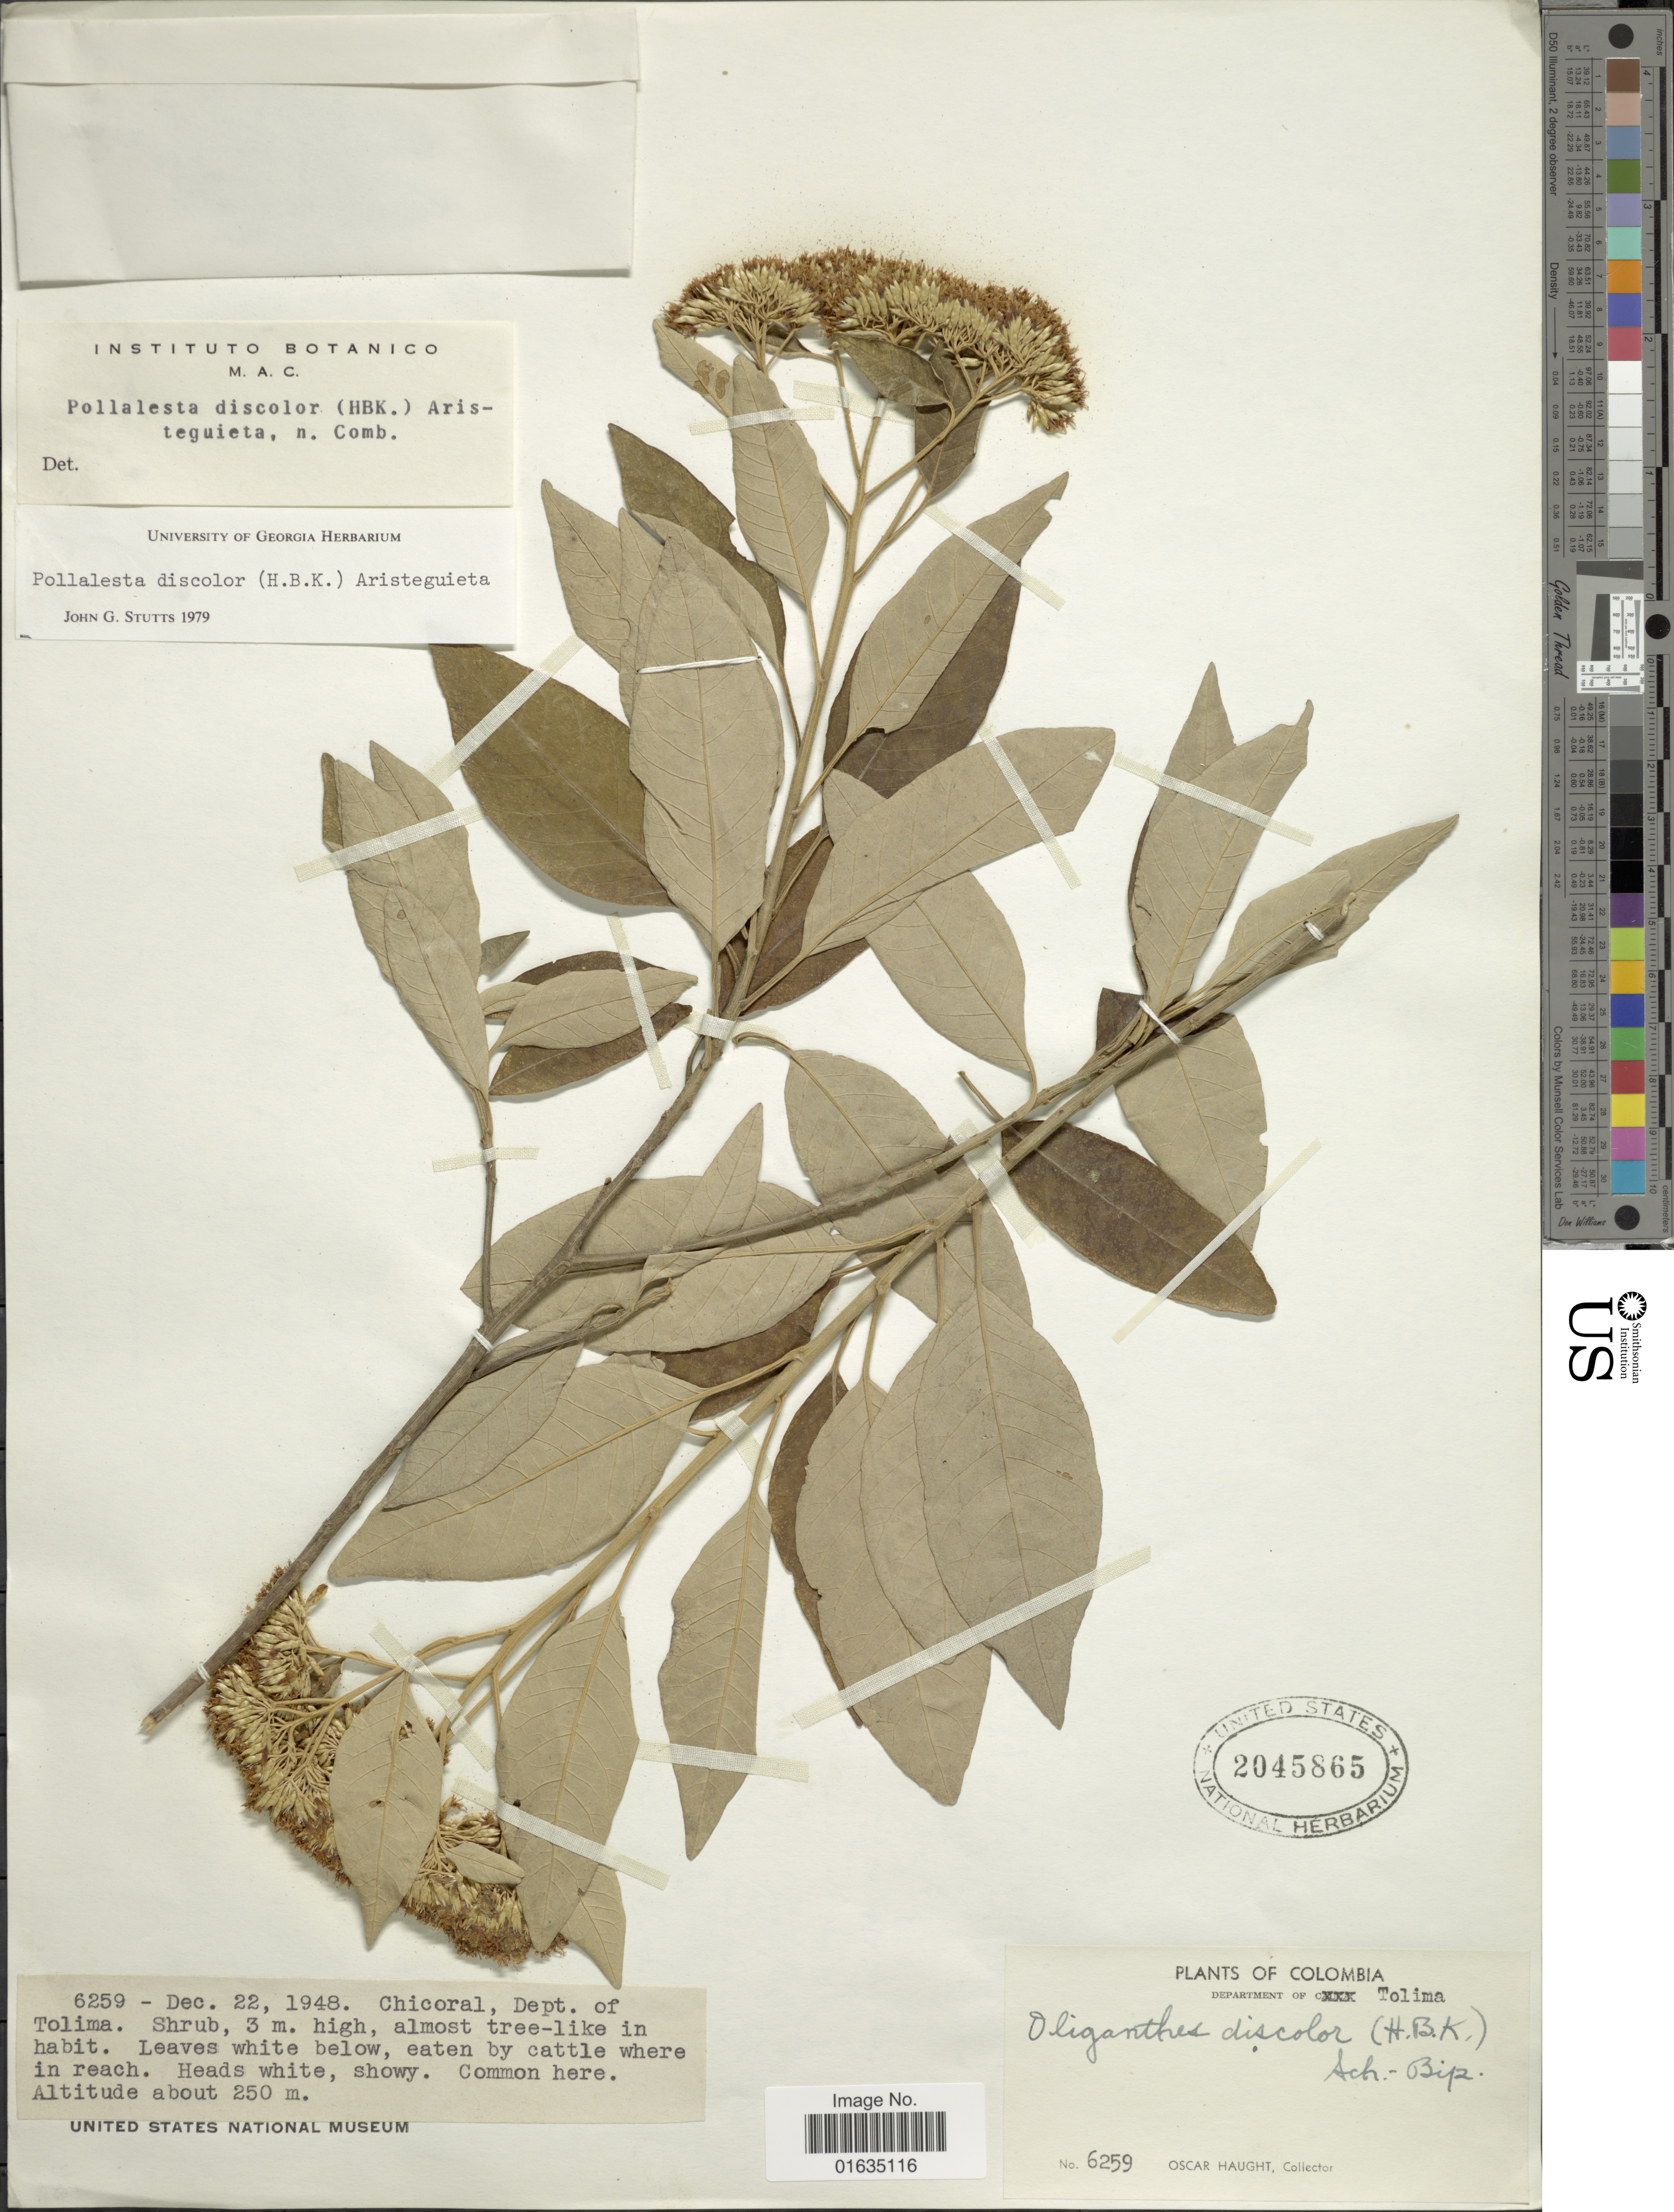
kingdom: Plantae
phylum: Tracheophyta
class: Magnoliopsida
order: Asterales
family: Asteraceae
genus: Pollalesta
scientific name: Pollalesta discolor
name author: (Kunth) Aristeg.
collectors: O. Haught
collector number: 6259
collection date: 1948-12-22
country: Colombia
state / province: Tolima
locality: Department of Tolima, Chicoral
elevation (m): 250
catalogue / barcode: US 2045865